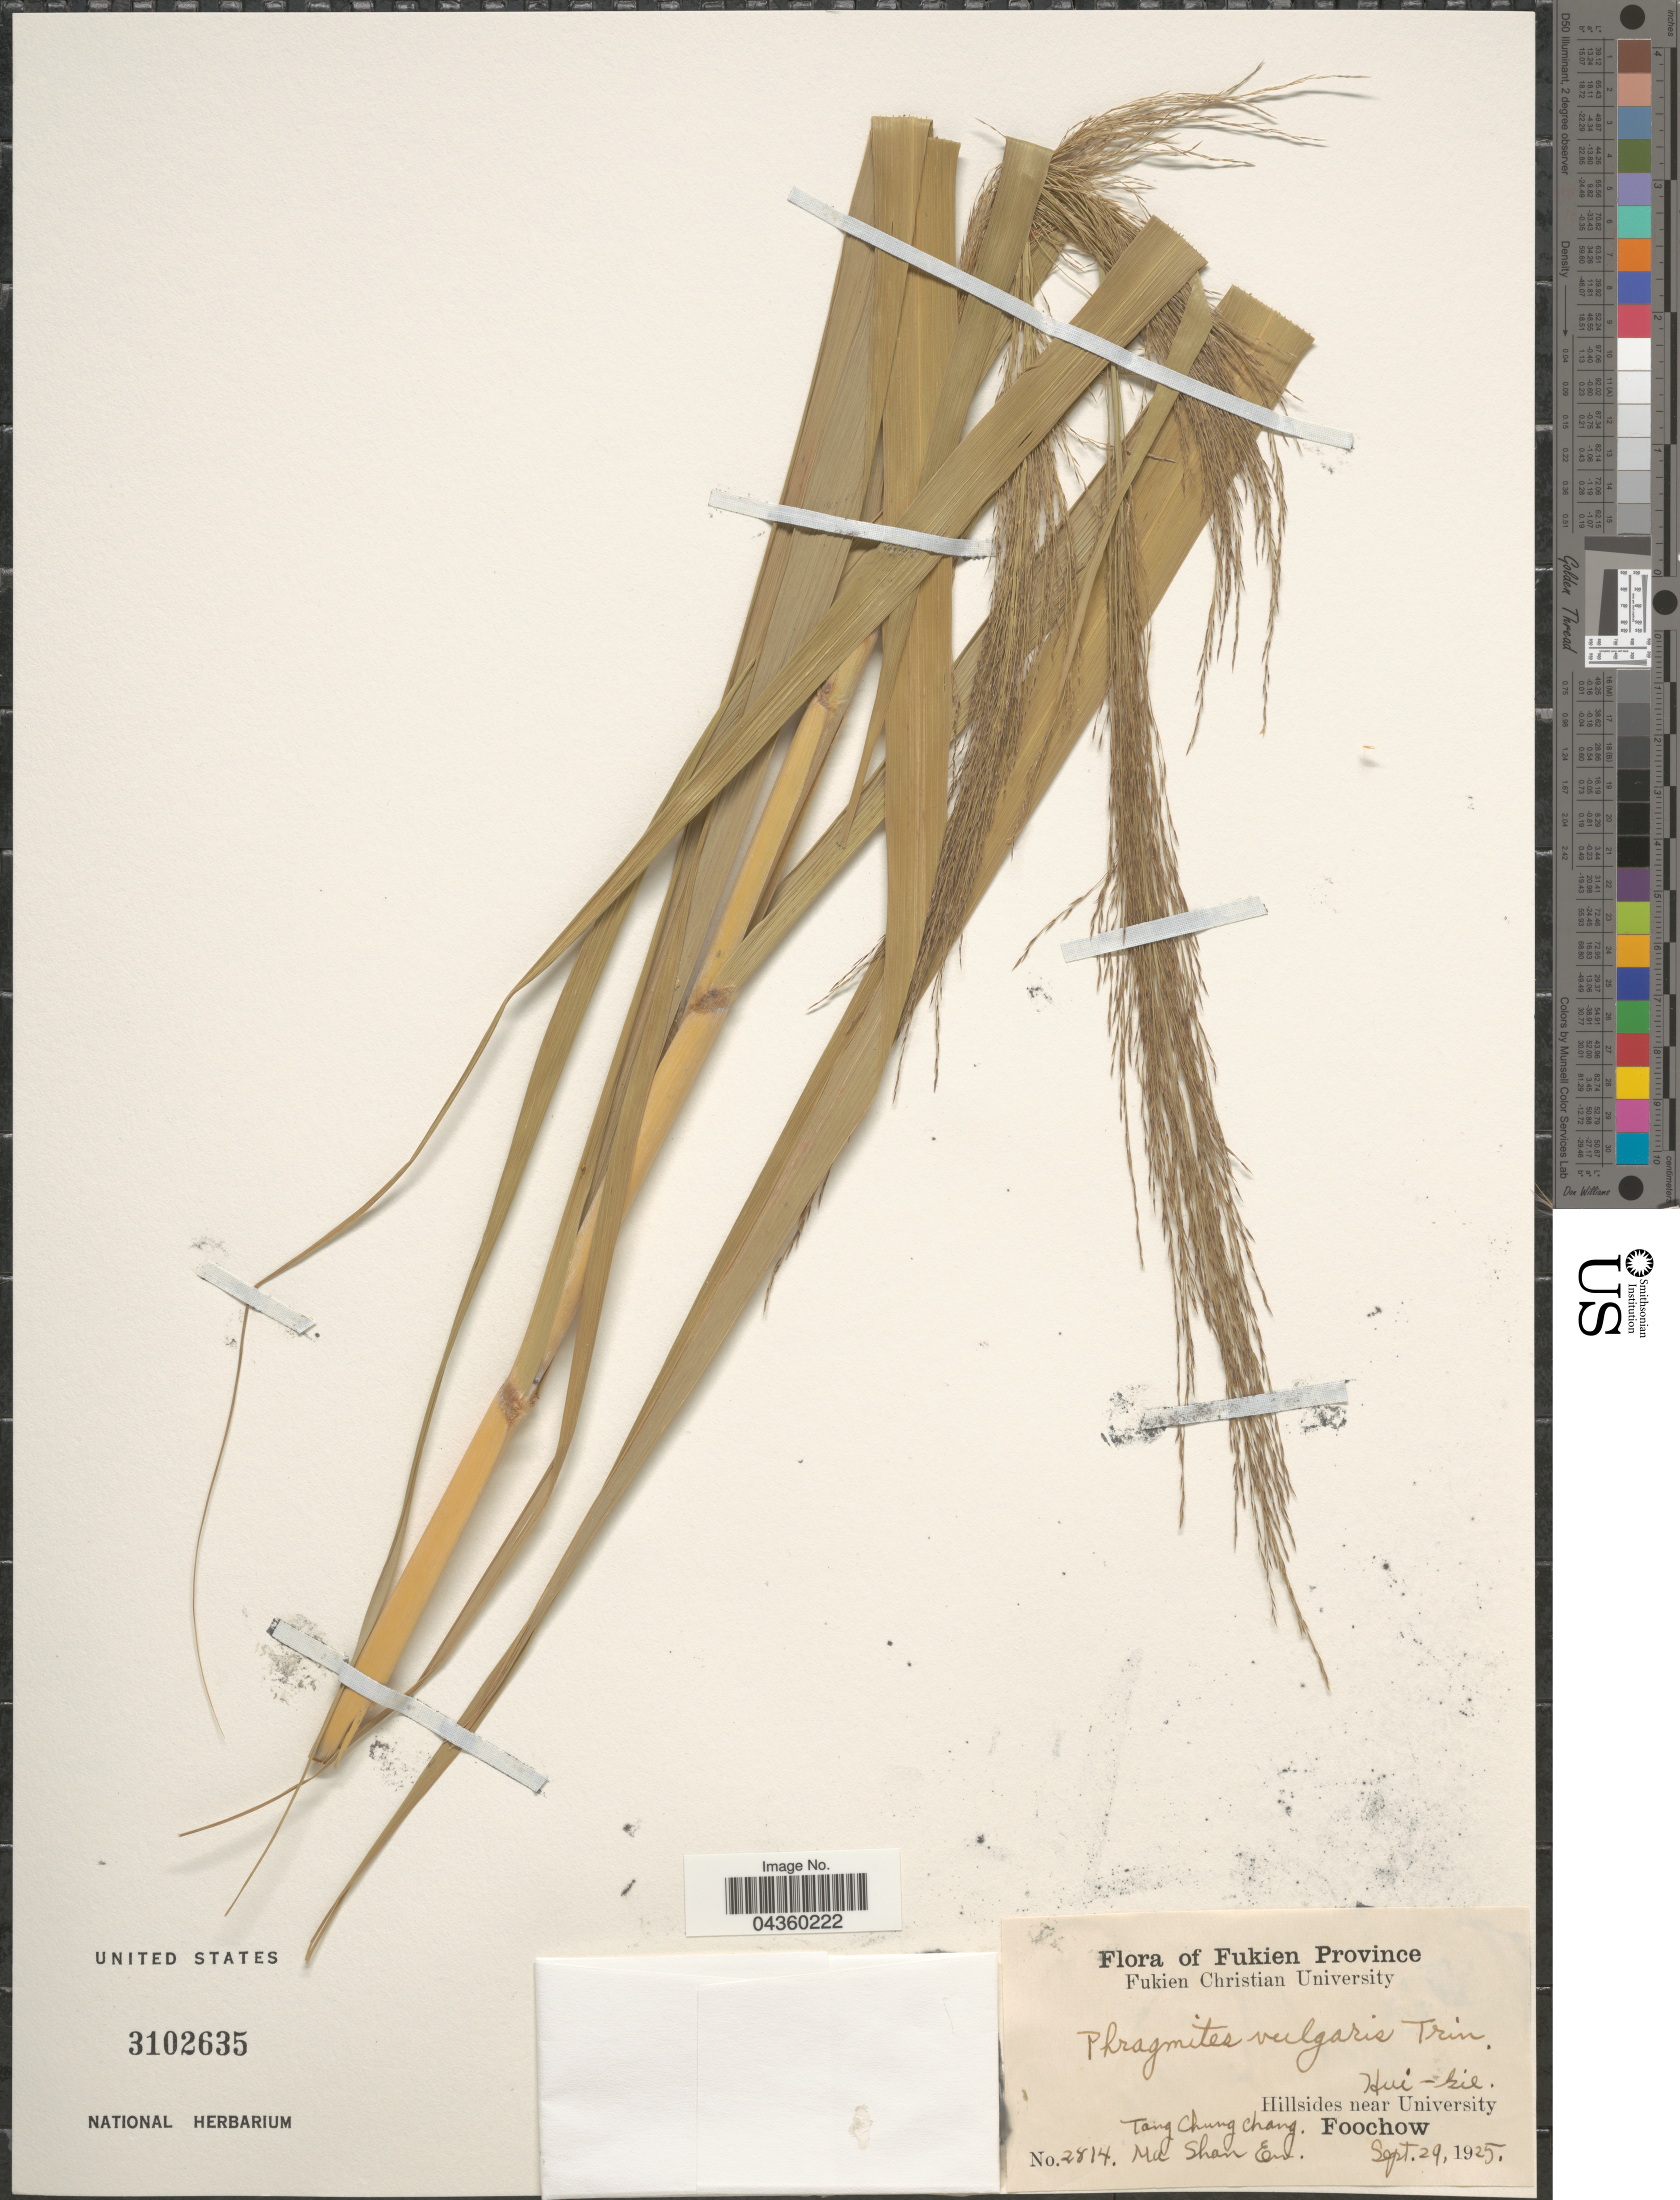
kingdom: Plantae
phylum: Tracheophyta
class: Liliopsida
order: Poales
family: Poaceae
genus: Phragmites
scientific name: Phragmites australis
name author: (Cav.) Trin. ex Steud.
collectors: T. C. Chang & M. En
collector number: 2814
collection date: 1925-09-29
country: China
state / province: Fujian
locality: Fukien Province. Hui-Sie. Hillsides near University. Foochow. Tang Chung Chang.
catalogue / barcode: US 3102635